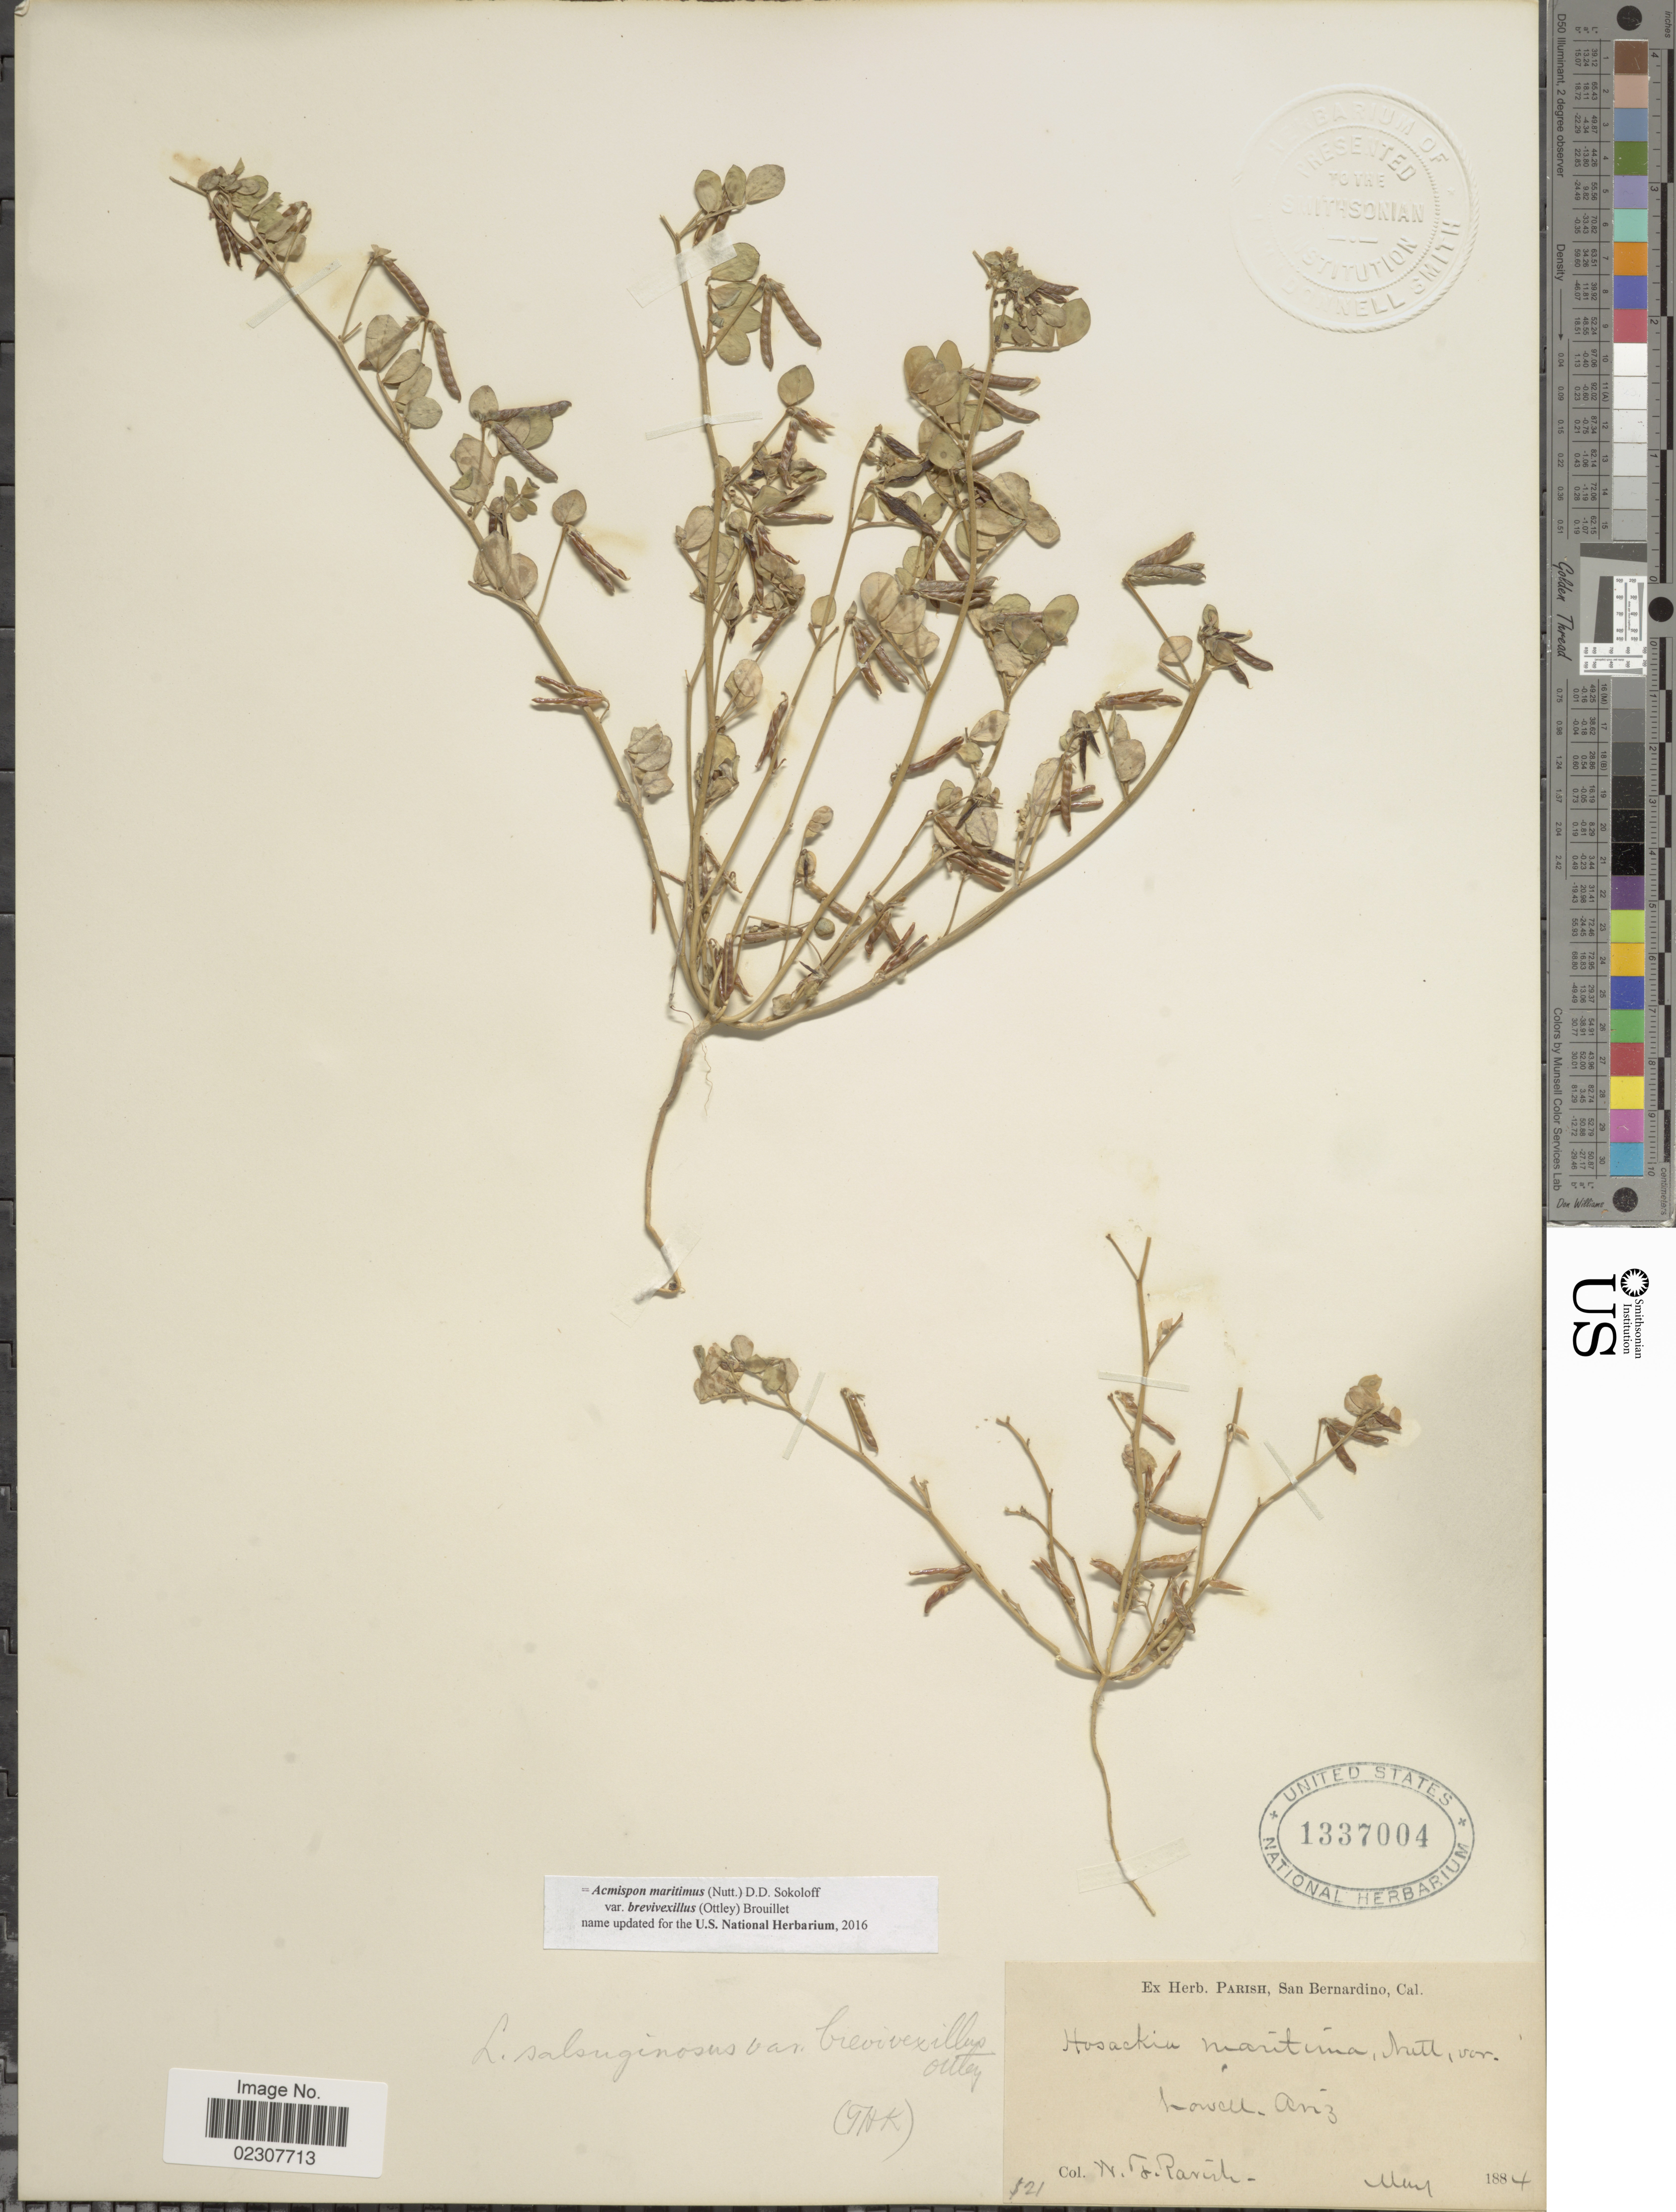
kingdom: Plantae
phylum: Tracheophyta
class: Magnoliopsida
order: Fabales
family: Fabaceae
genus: Acmispon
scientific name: Acmispon maritimus var. brevivexillus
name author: (Ottley) Brouillet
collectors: W. F. Parish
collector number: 121*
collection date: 1884-05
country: United States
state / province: Arizona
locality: Lowell.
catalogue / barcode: US 1337004